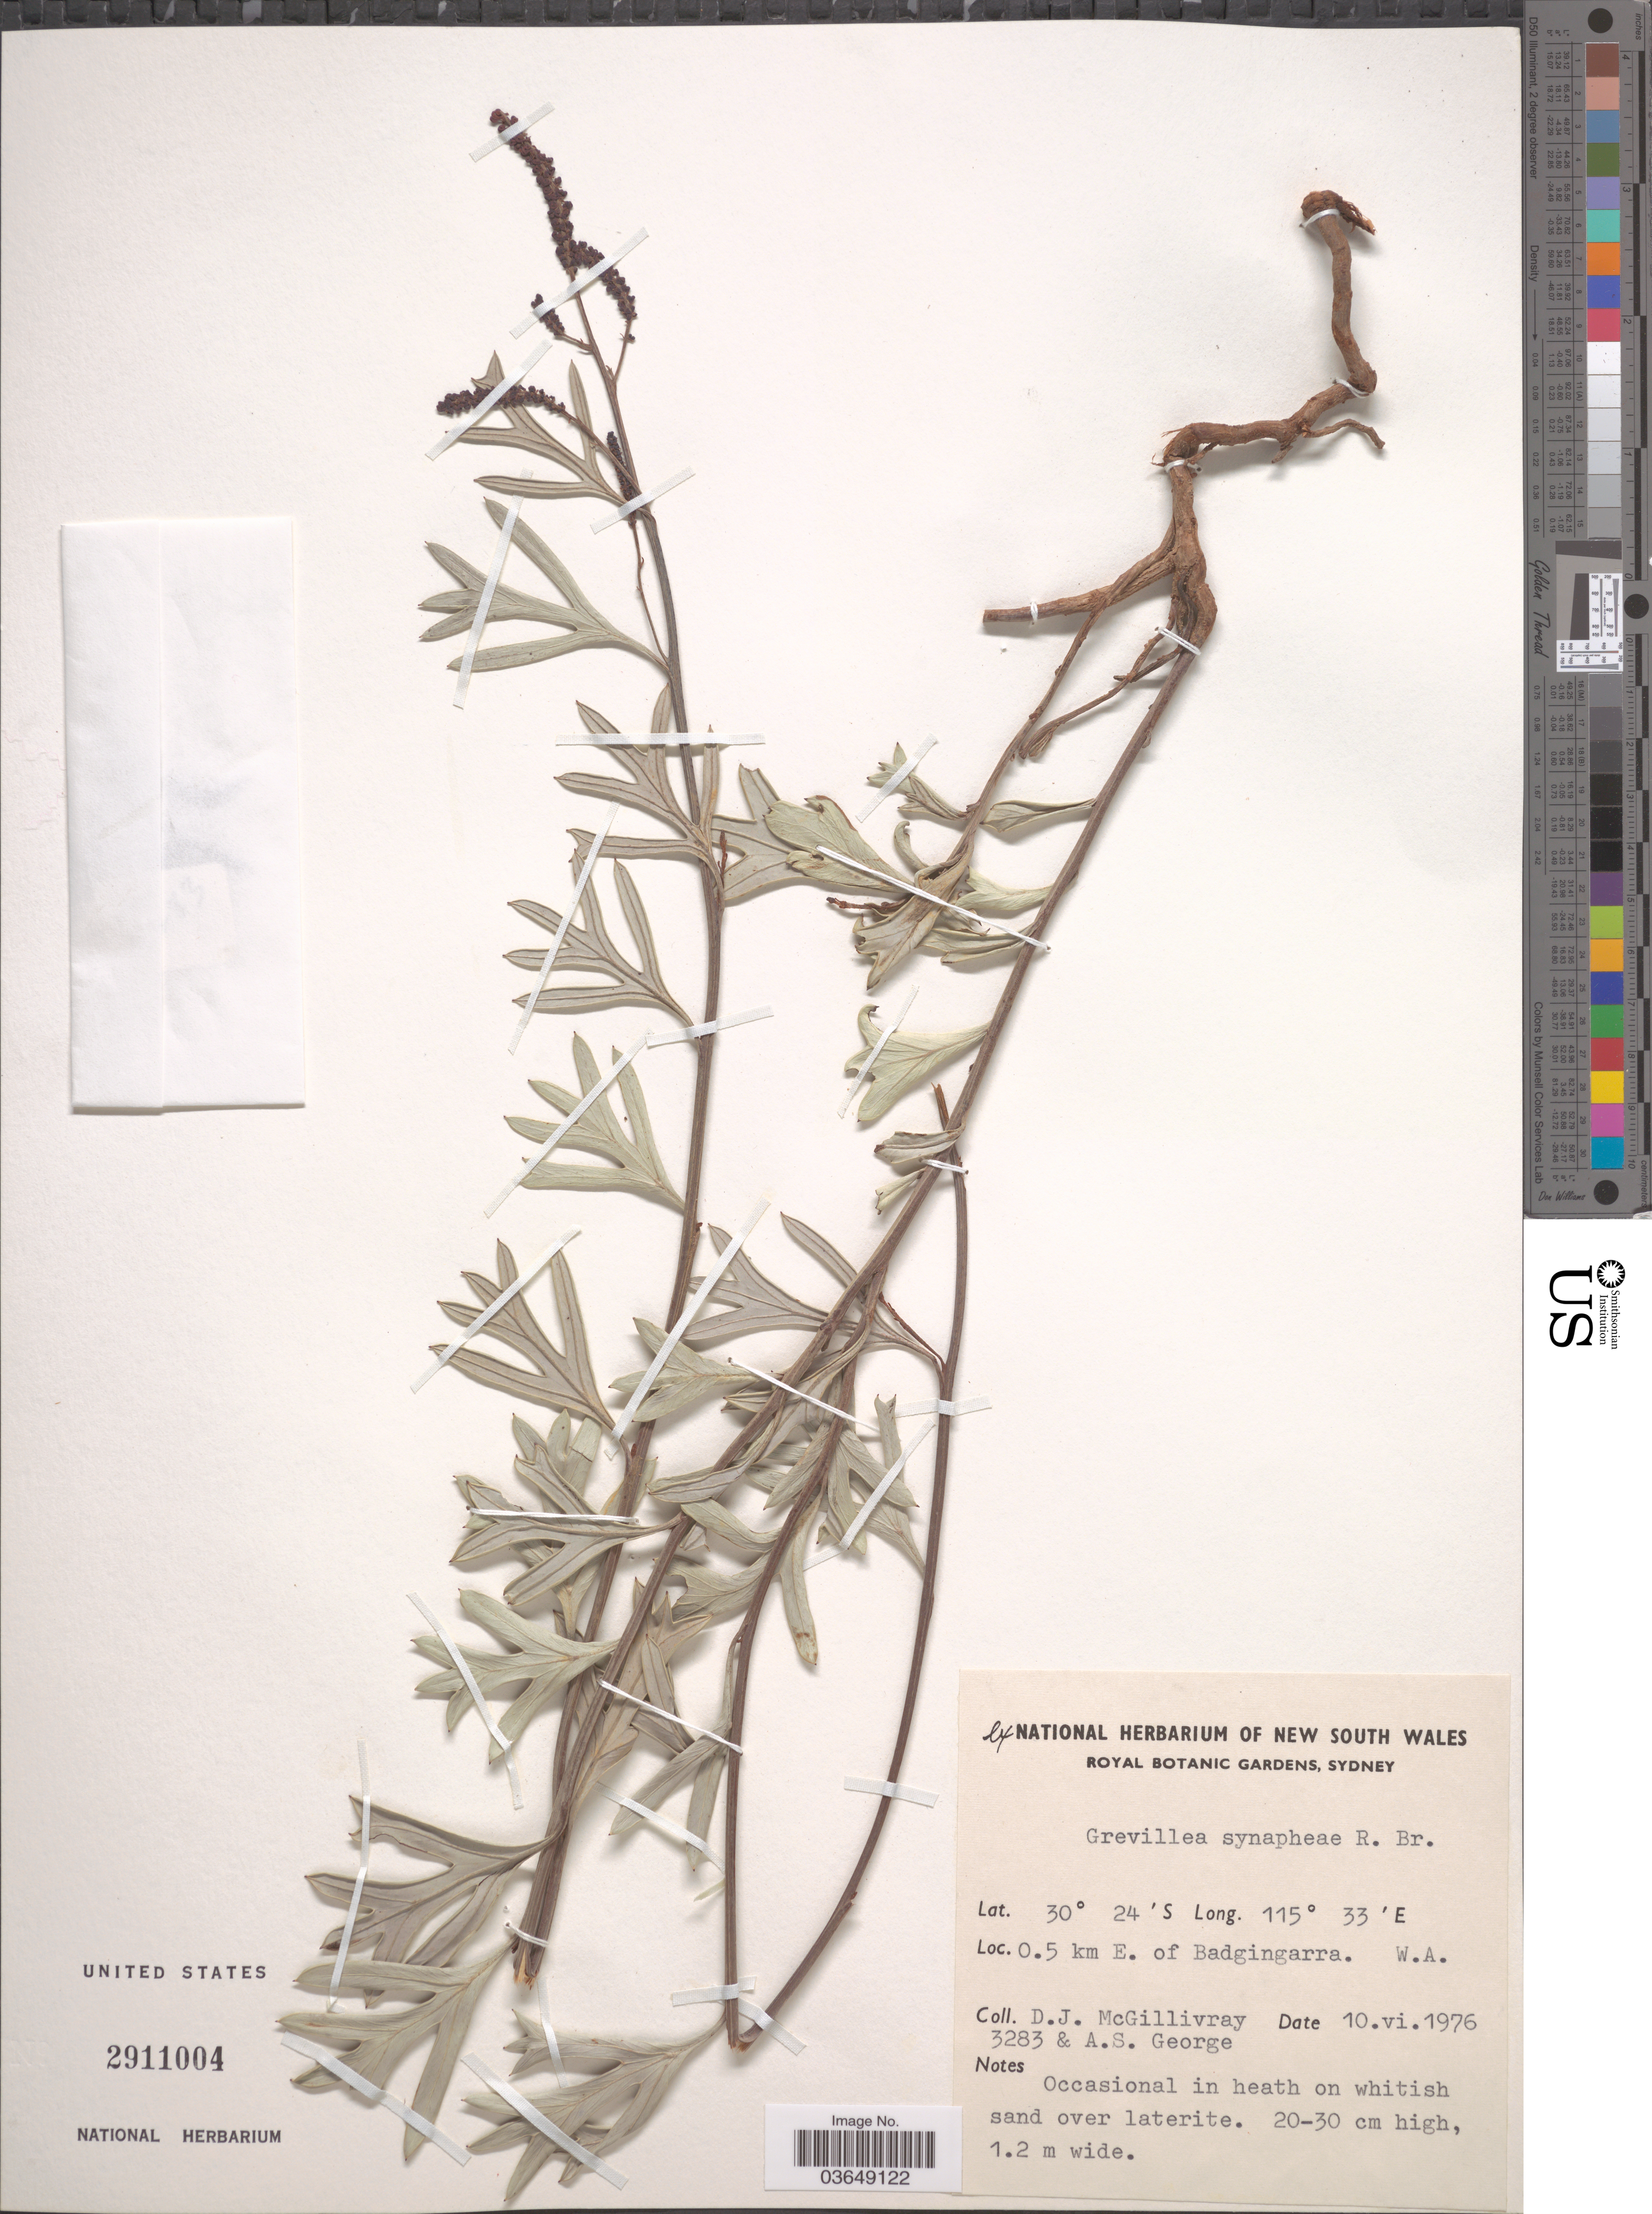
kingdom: Plantae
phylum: Tracheophyta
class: Magnoliopsida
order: Proteales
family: Proteaceae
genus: Grevillea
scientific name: Grevillea synapheae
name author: R. Br.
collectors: D. J. McGillivray & A. S. George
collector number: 3283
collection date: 1976-06-10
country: Australia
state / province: Western Australia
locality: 0.5 km E. of Badgingarra.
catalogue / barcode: US 2911004